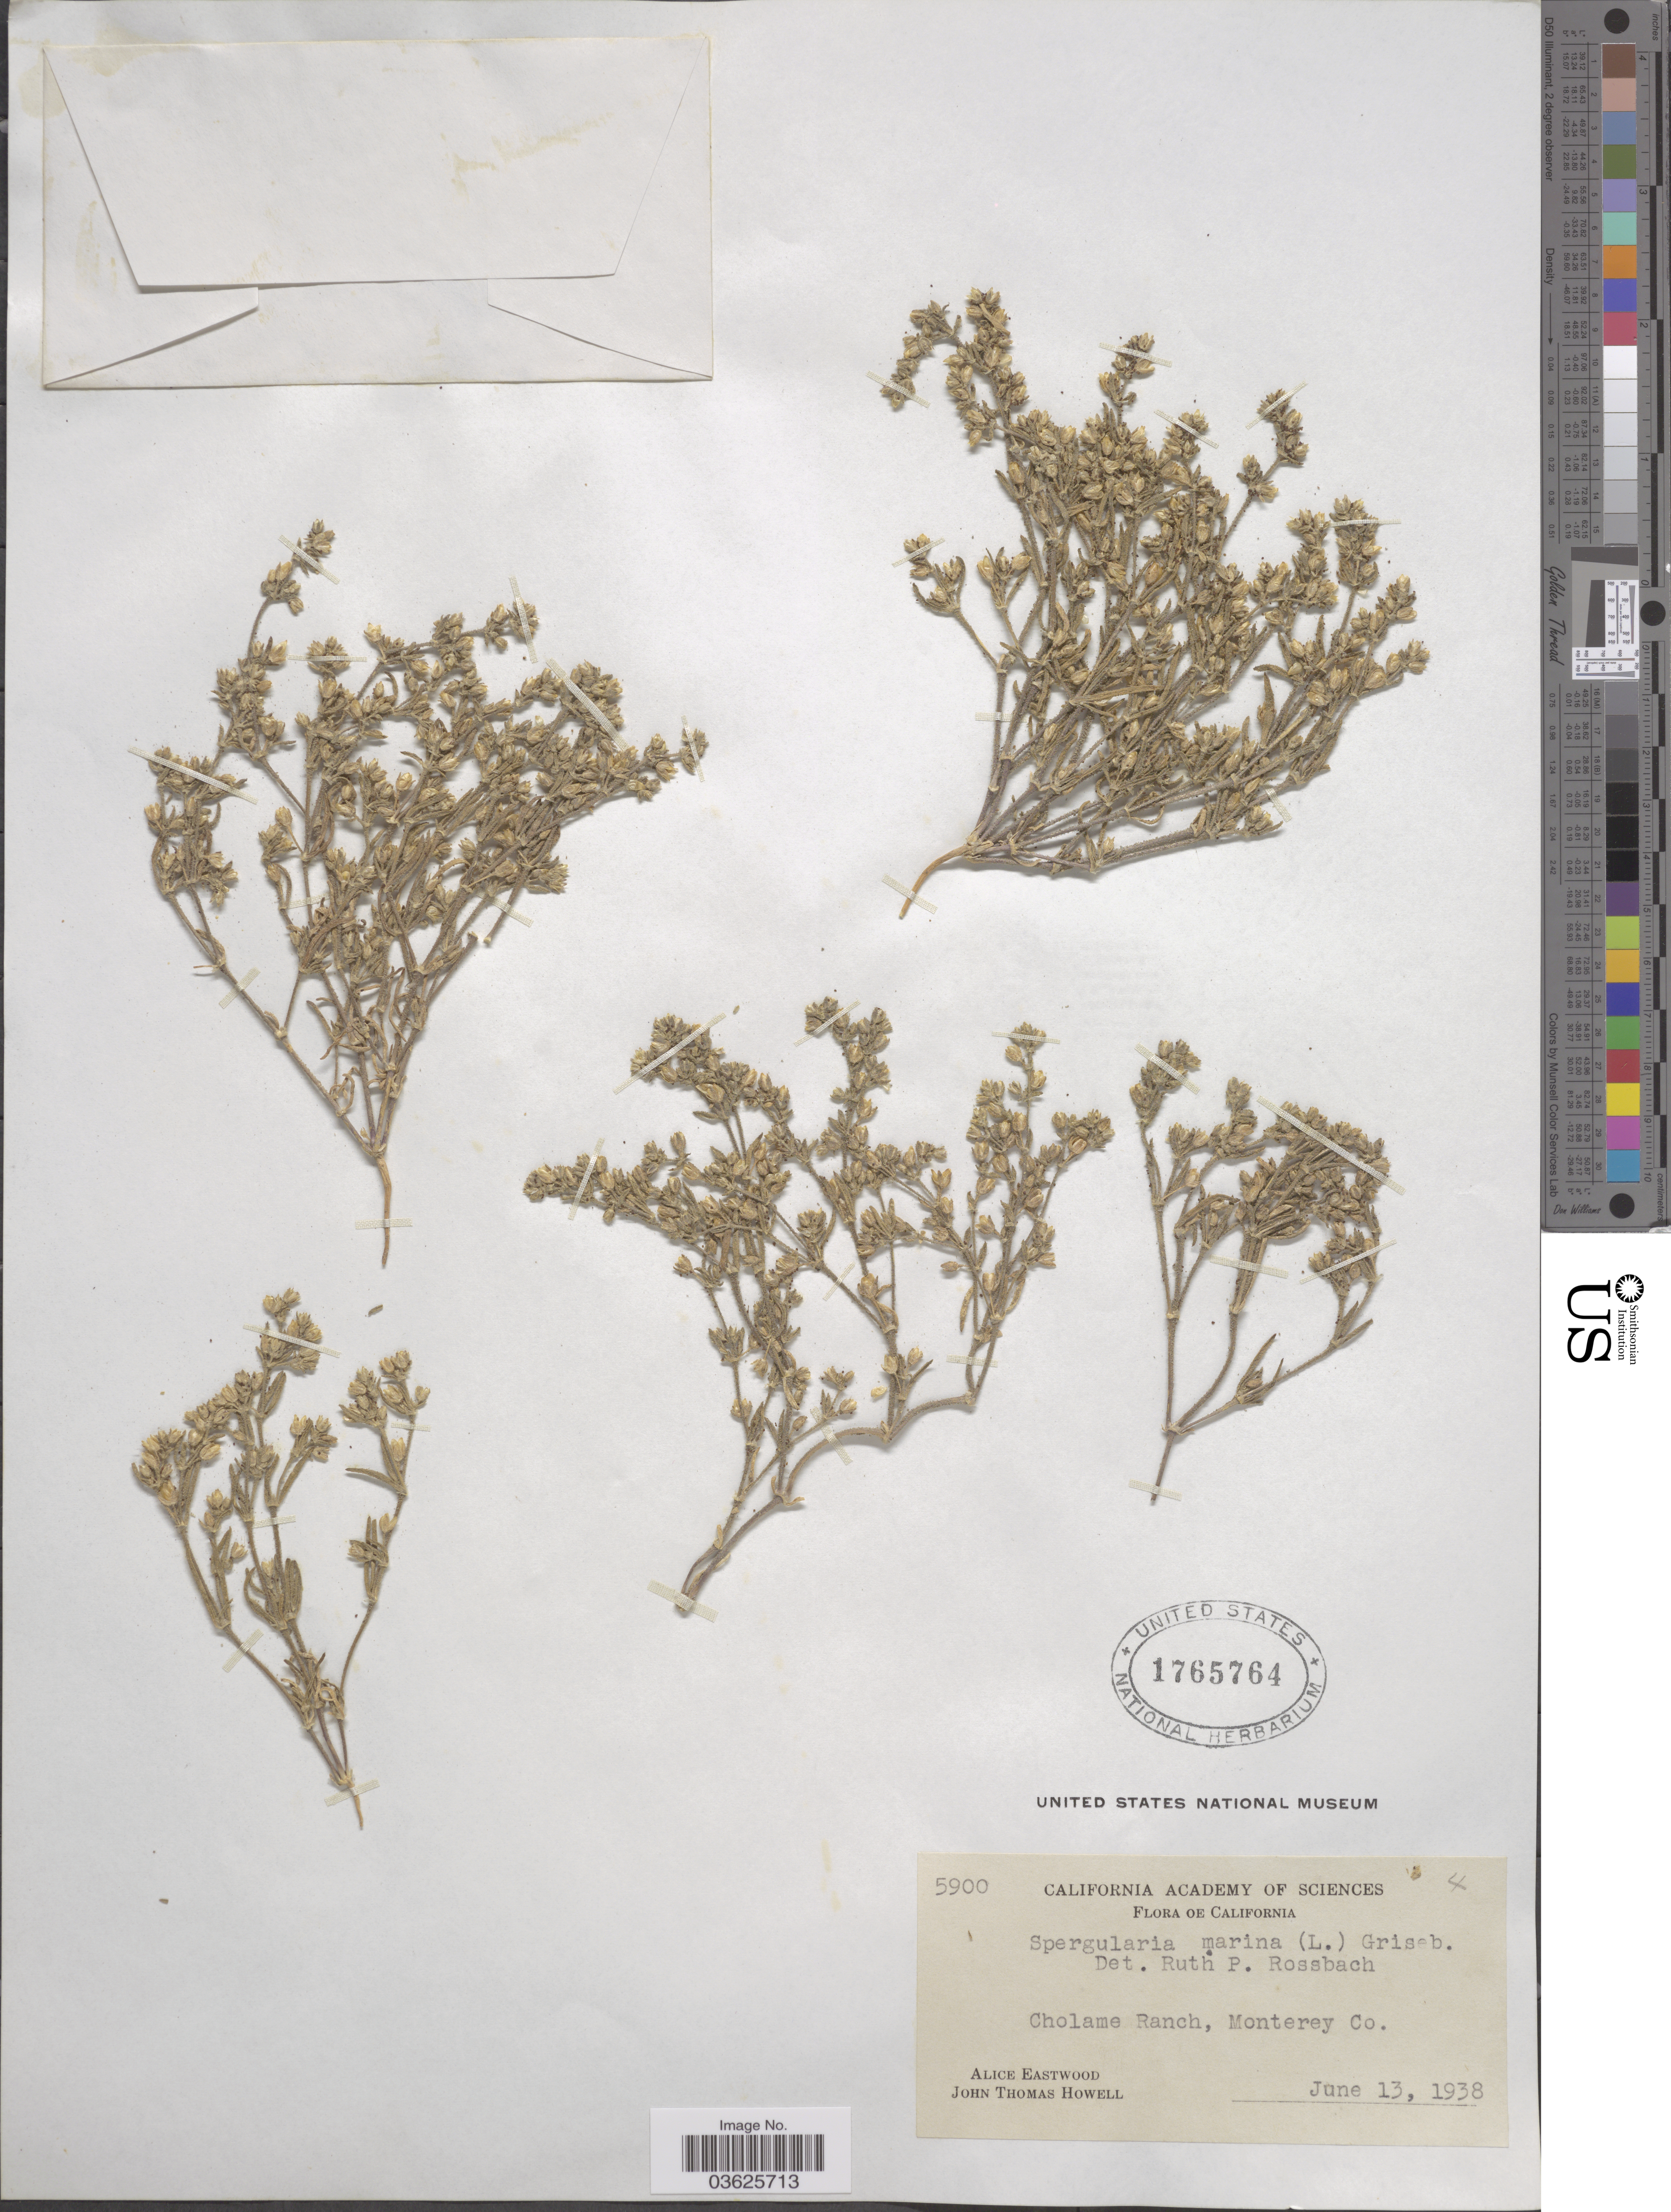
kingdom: Plantae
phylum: Tracheophyta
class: Magnoliopsida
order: Caryophyllales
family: Caryophyllaceae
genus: Spergularia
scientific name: Spergularia marina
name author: (L.) Griseb.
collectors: A. Eastwood & J. T. Howell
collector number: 5900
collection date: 1938-06-13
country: United States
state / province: California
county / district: Monterey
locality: Cholame Ranch, Monterey Co.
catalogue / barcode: US 1765764